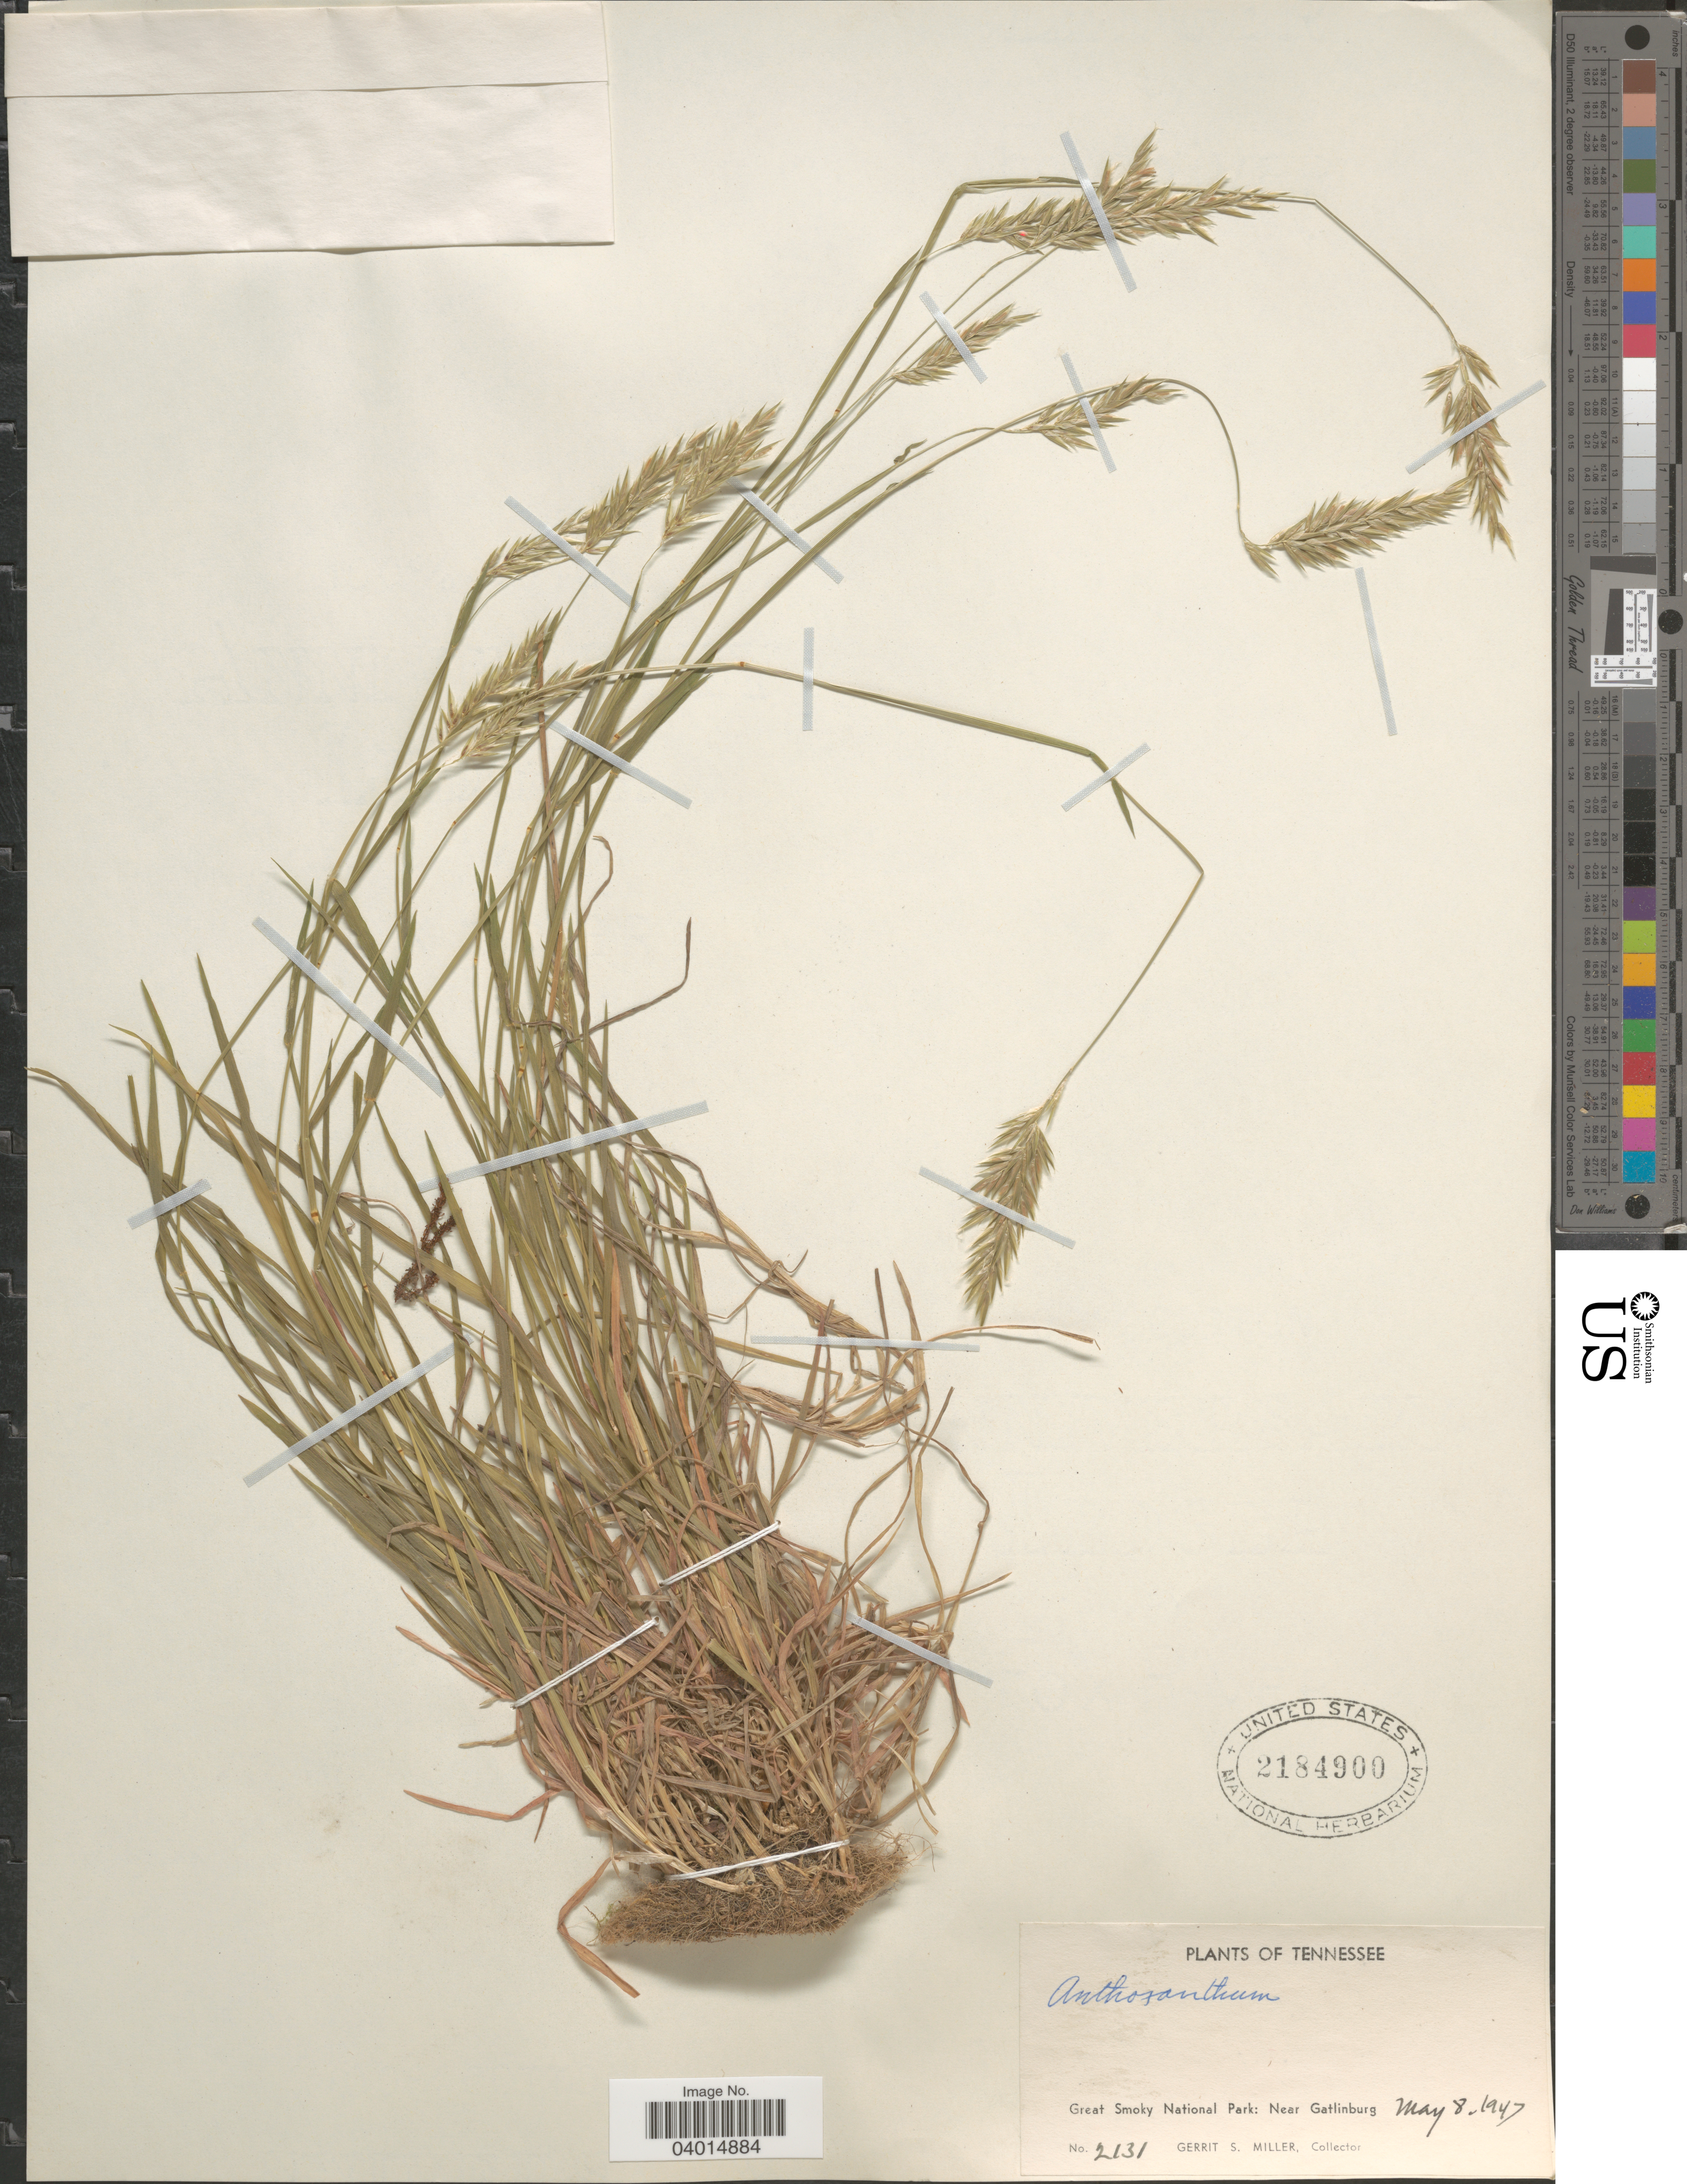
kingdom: Plantae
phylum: Tracheophyta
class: Liliopsida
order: Poales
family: Poaceae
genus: Anthoxanthum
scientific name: Anthoxanthum odoratum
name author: L.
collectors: G. S. Miller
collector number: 2131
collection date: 1947-05-08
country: United States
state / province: Tennessee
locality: Great Smoky National Park: Near Gatlinburg.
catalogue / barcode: US 2184900